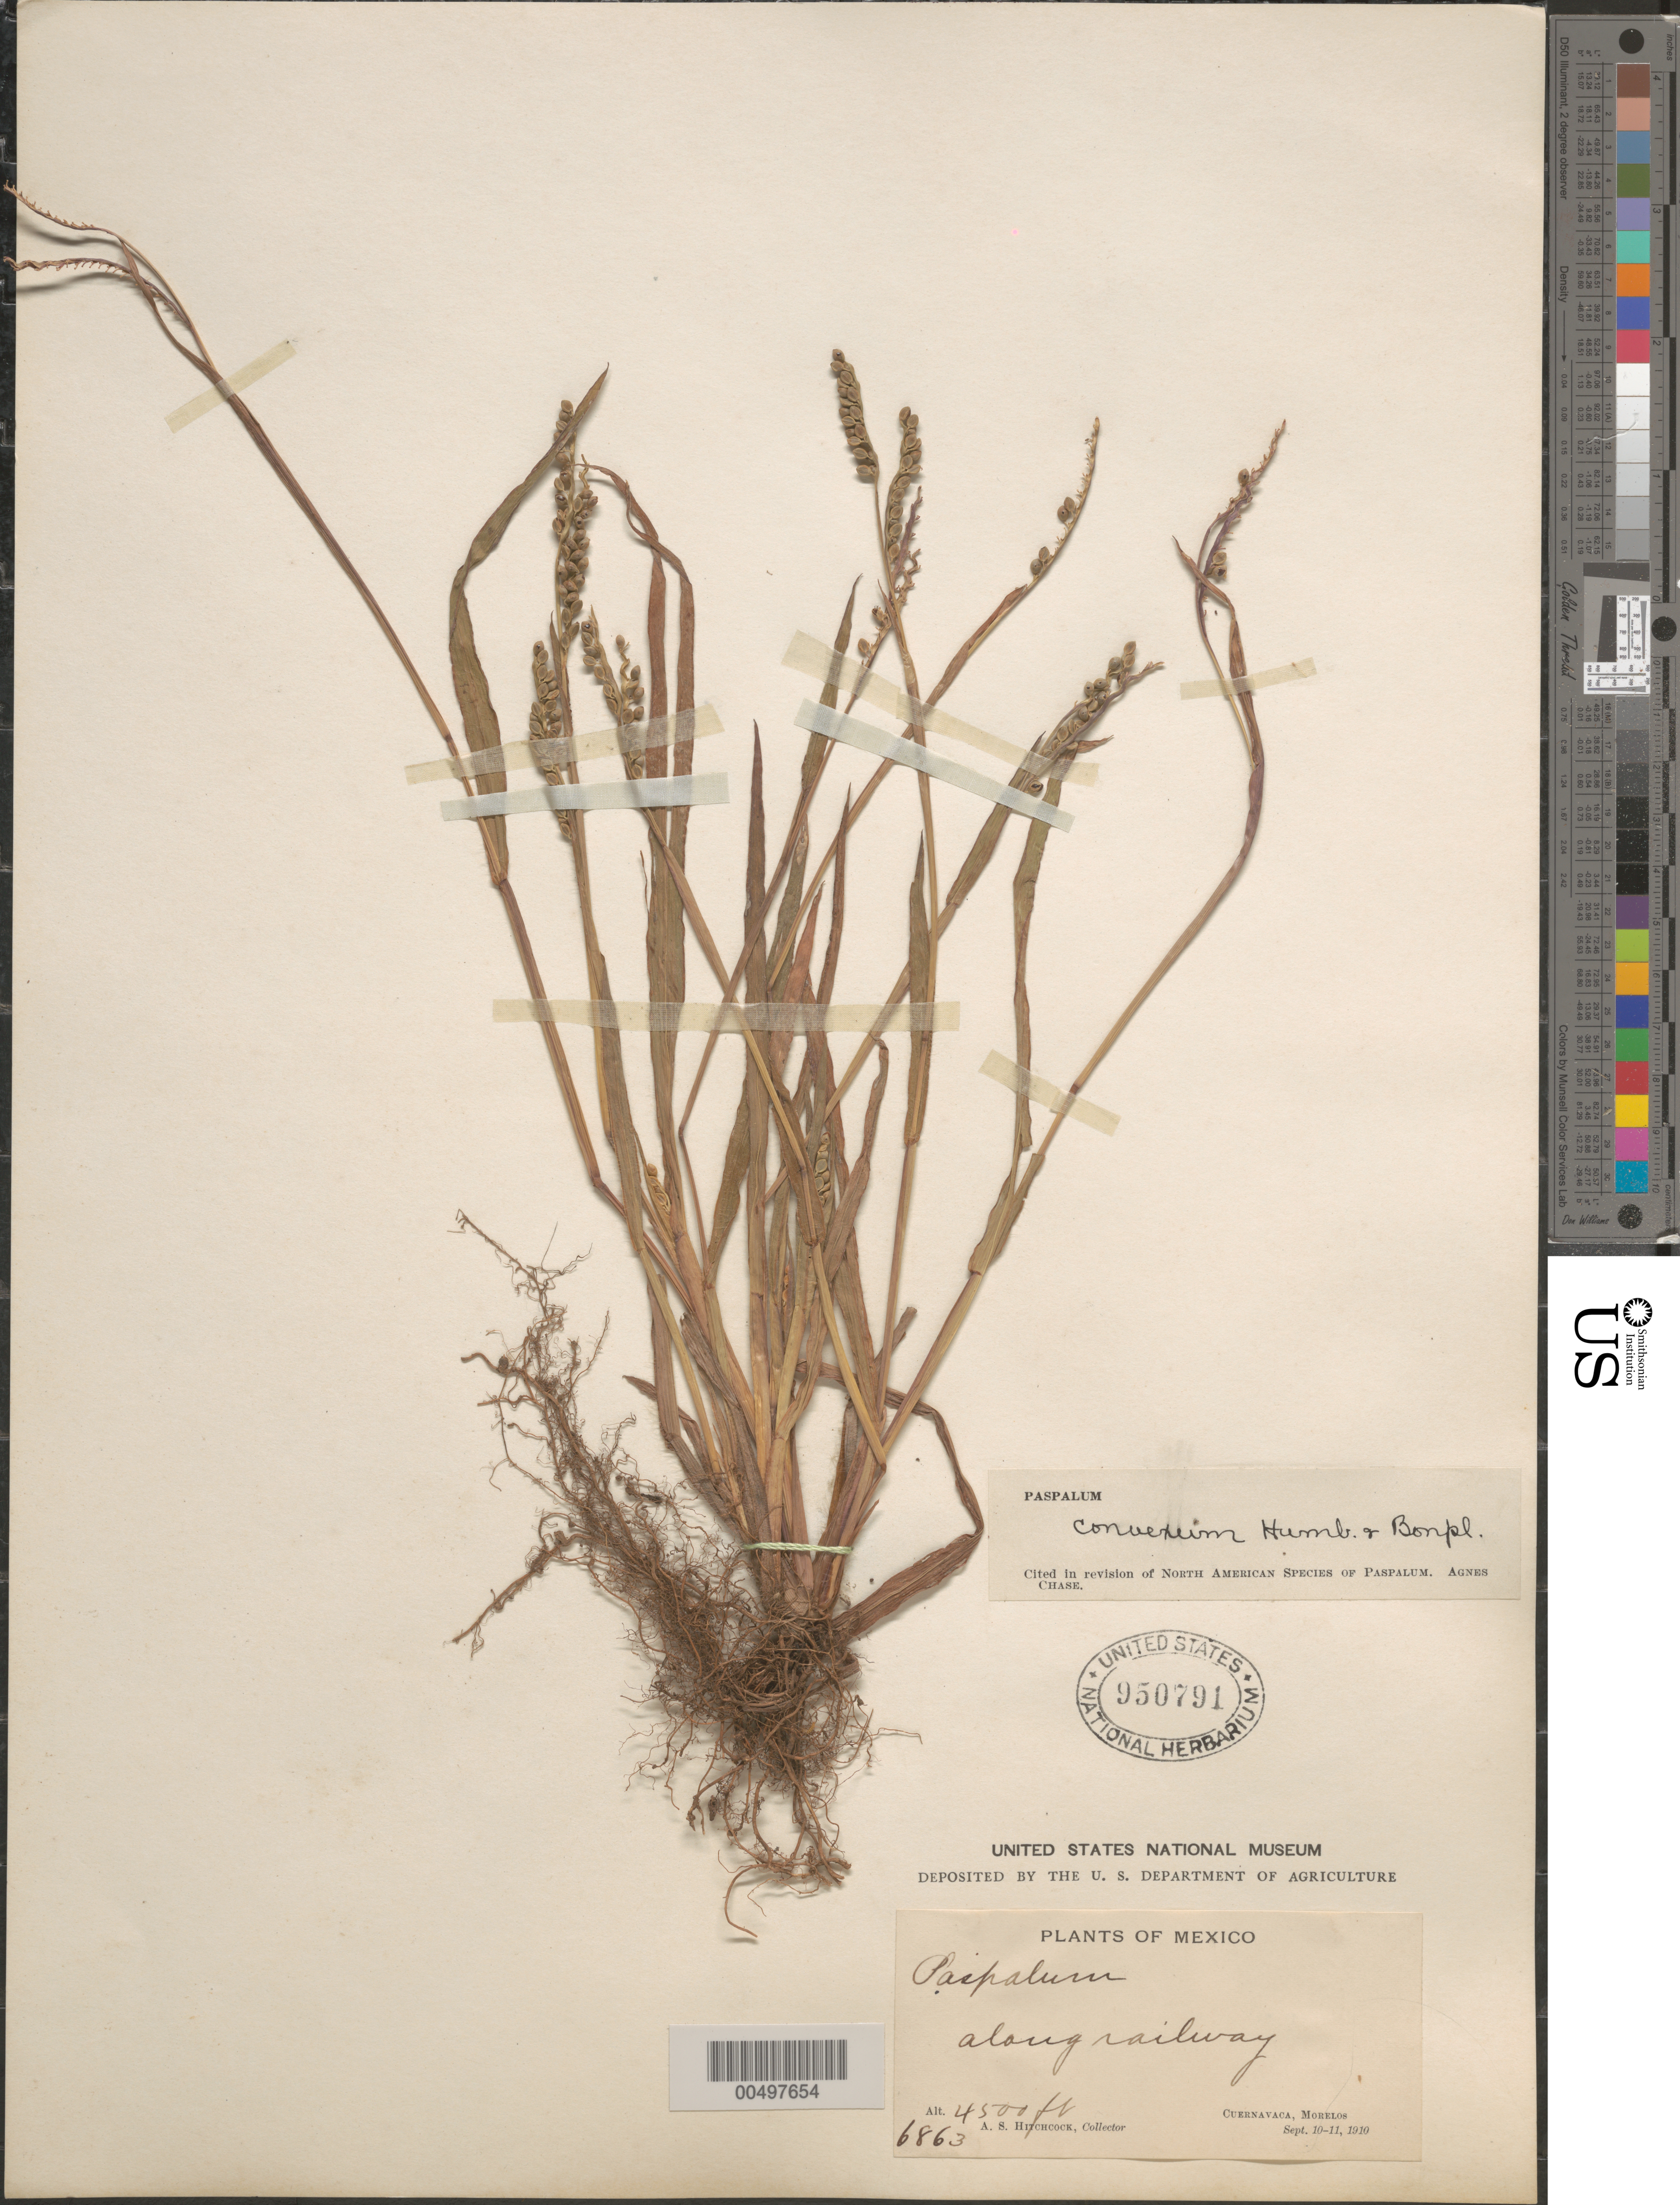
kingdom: Plantae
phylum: Tracheophyta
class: Liliopsida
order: Poales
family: Poaceae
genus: Paspalum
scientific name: Paspalum convexum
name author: Humb. & Bonpl. ex Flüggé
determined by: Chase, [M.] Agnes, (US)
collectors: A. S. Hitchcock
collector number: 6863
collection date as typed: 10 Sep 1910 to 11 Sep 1910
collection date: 1910-09-11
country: Mexico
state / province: Morelos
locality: Cuernavaca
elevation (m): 1372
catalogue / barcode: US 950791